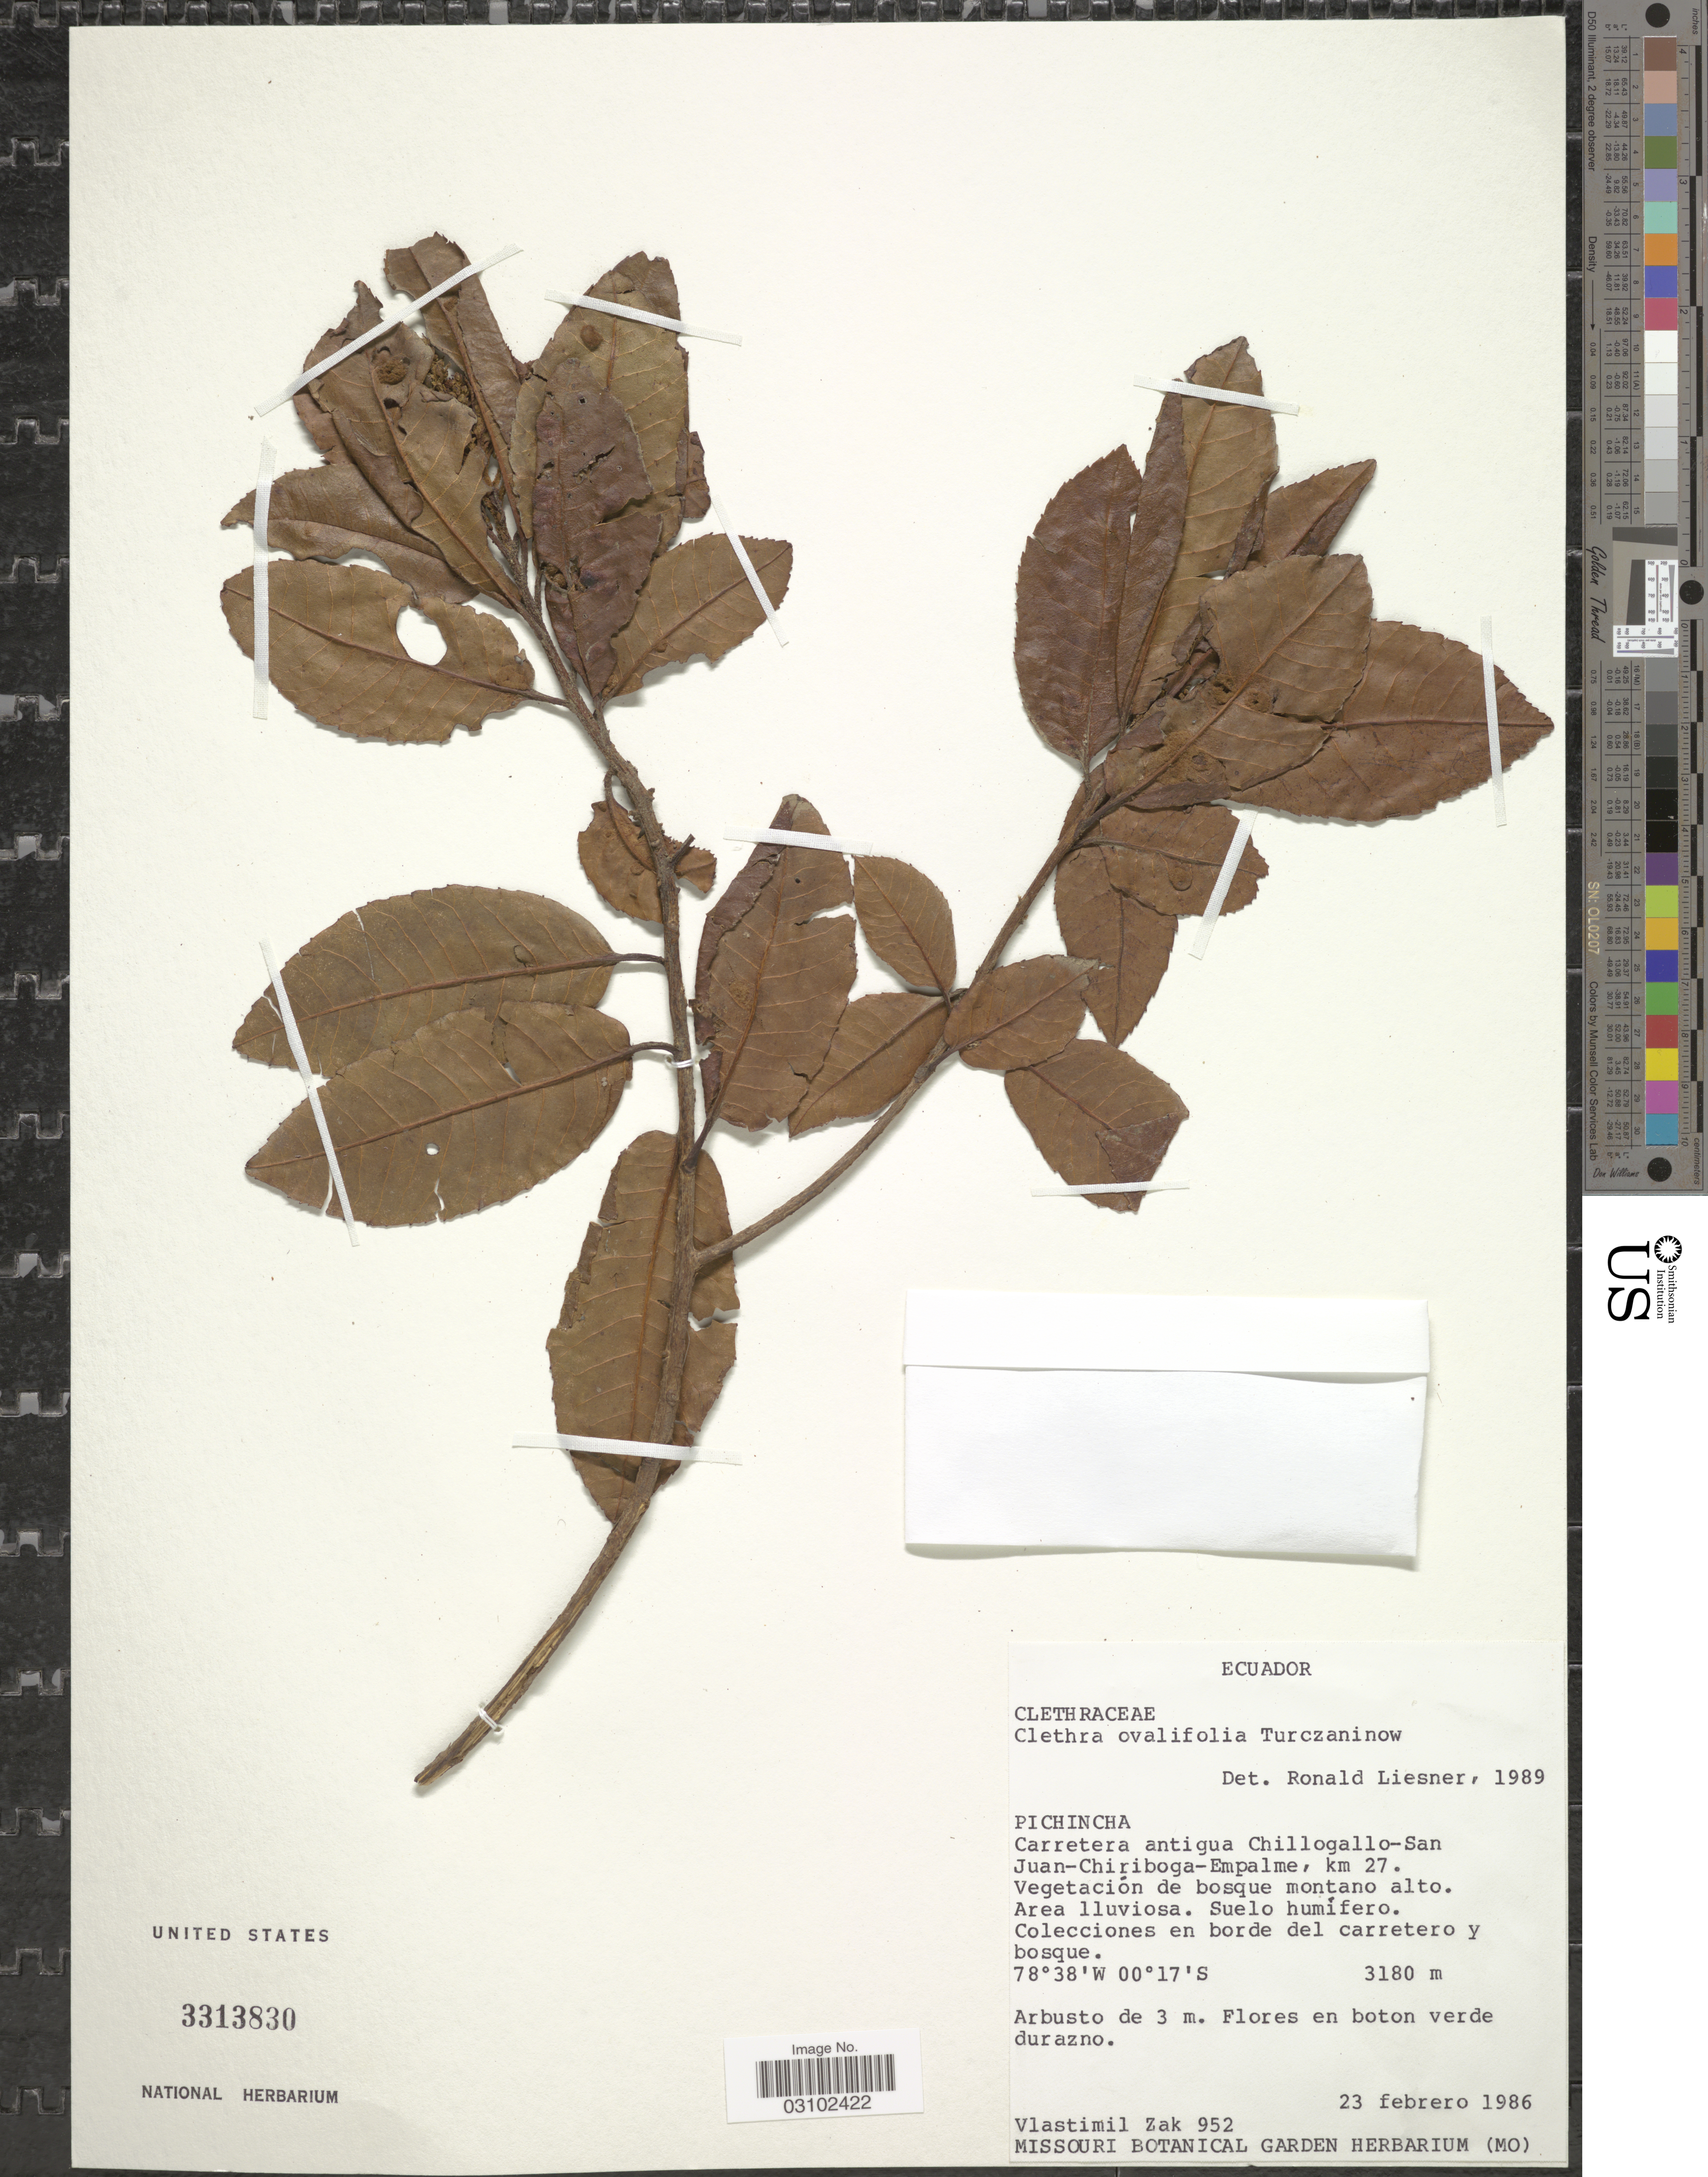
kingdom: Plantae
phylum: Tracheophyta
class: Magnoliopsida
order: Ericales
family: Clethraceae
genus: Clethra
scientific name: Clethra ovalifolia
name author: Turcz.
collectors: V. Zak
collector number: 952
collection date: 1986-02-23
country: Ecuador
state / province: Pichincha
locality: Carretera antigua Chillogallo-San Juan-Chiriboga-Empalme, km 27.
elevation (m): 3180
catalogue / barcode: US 3313830